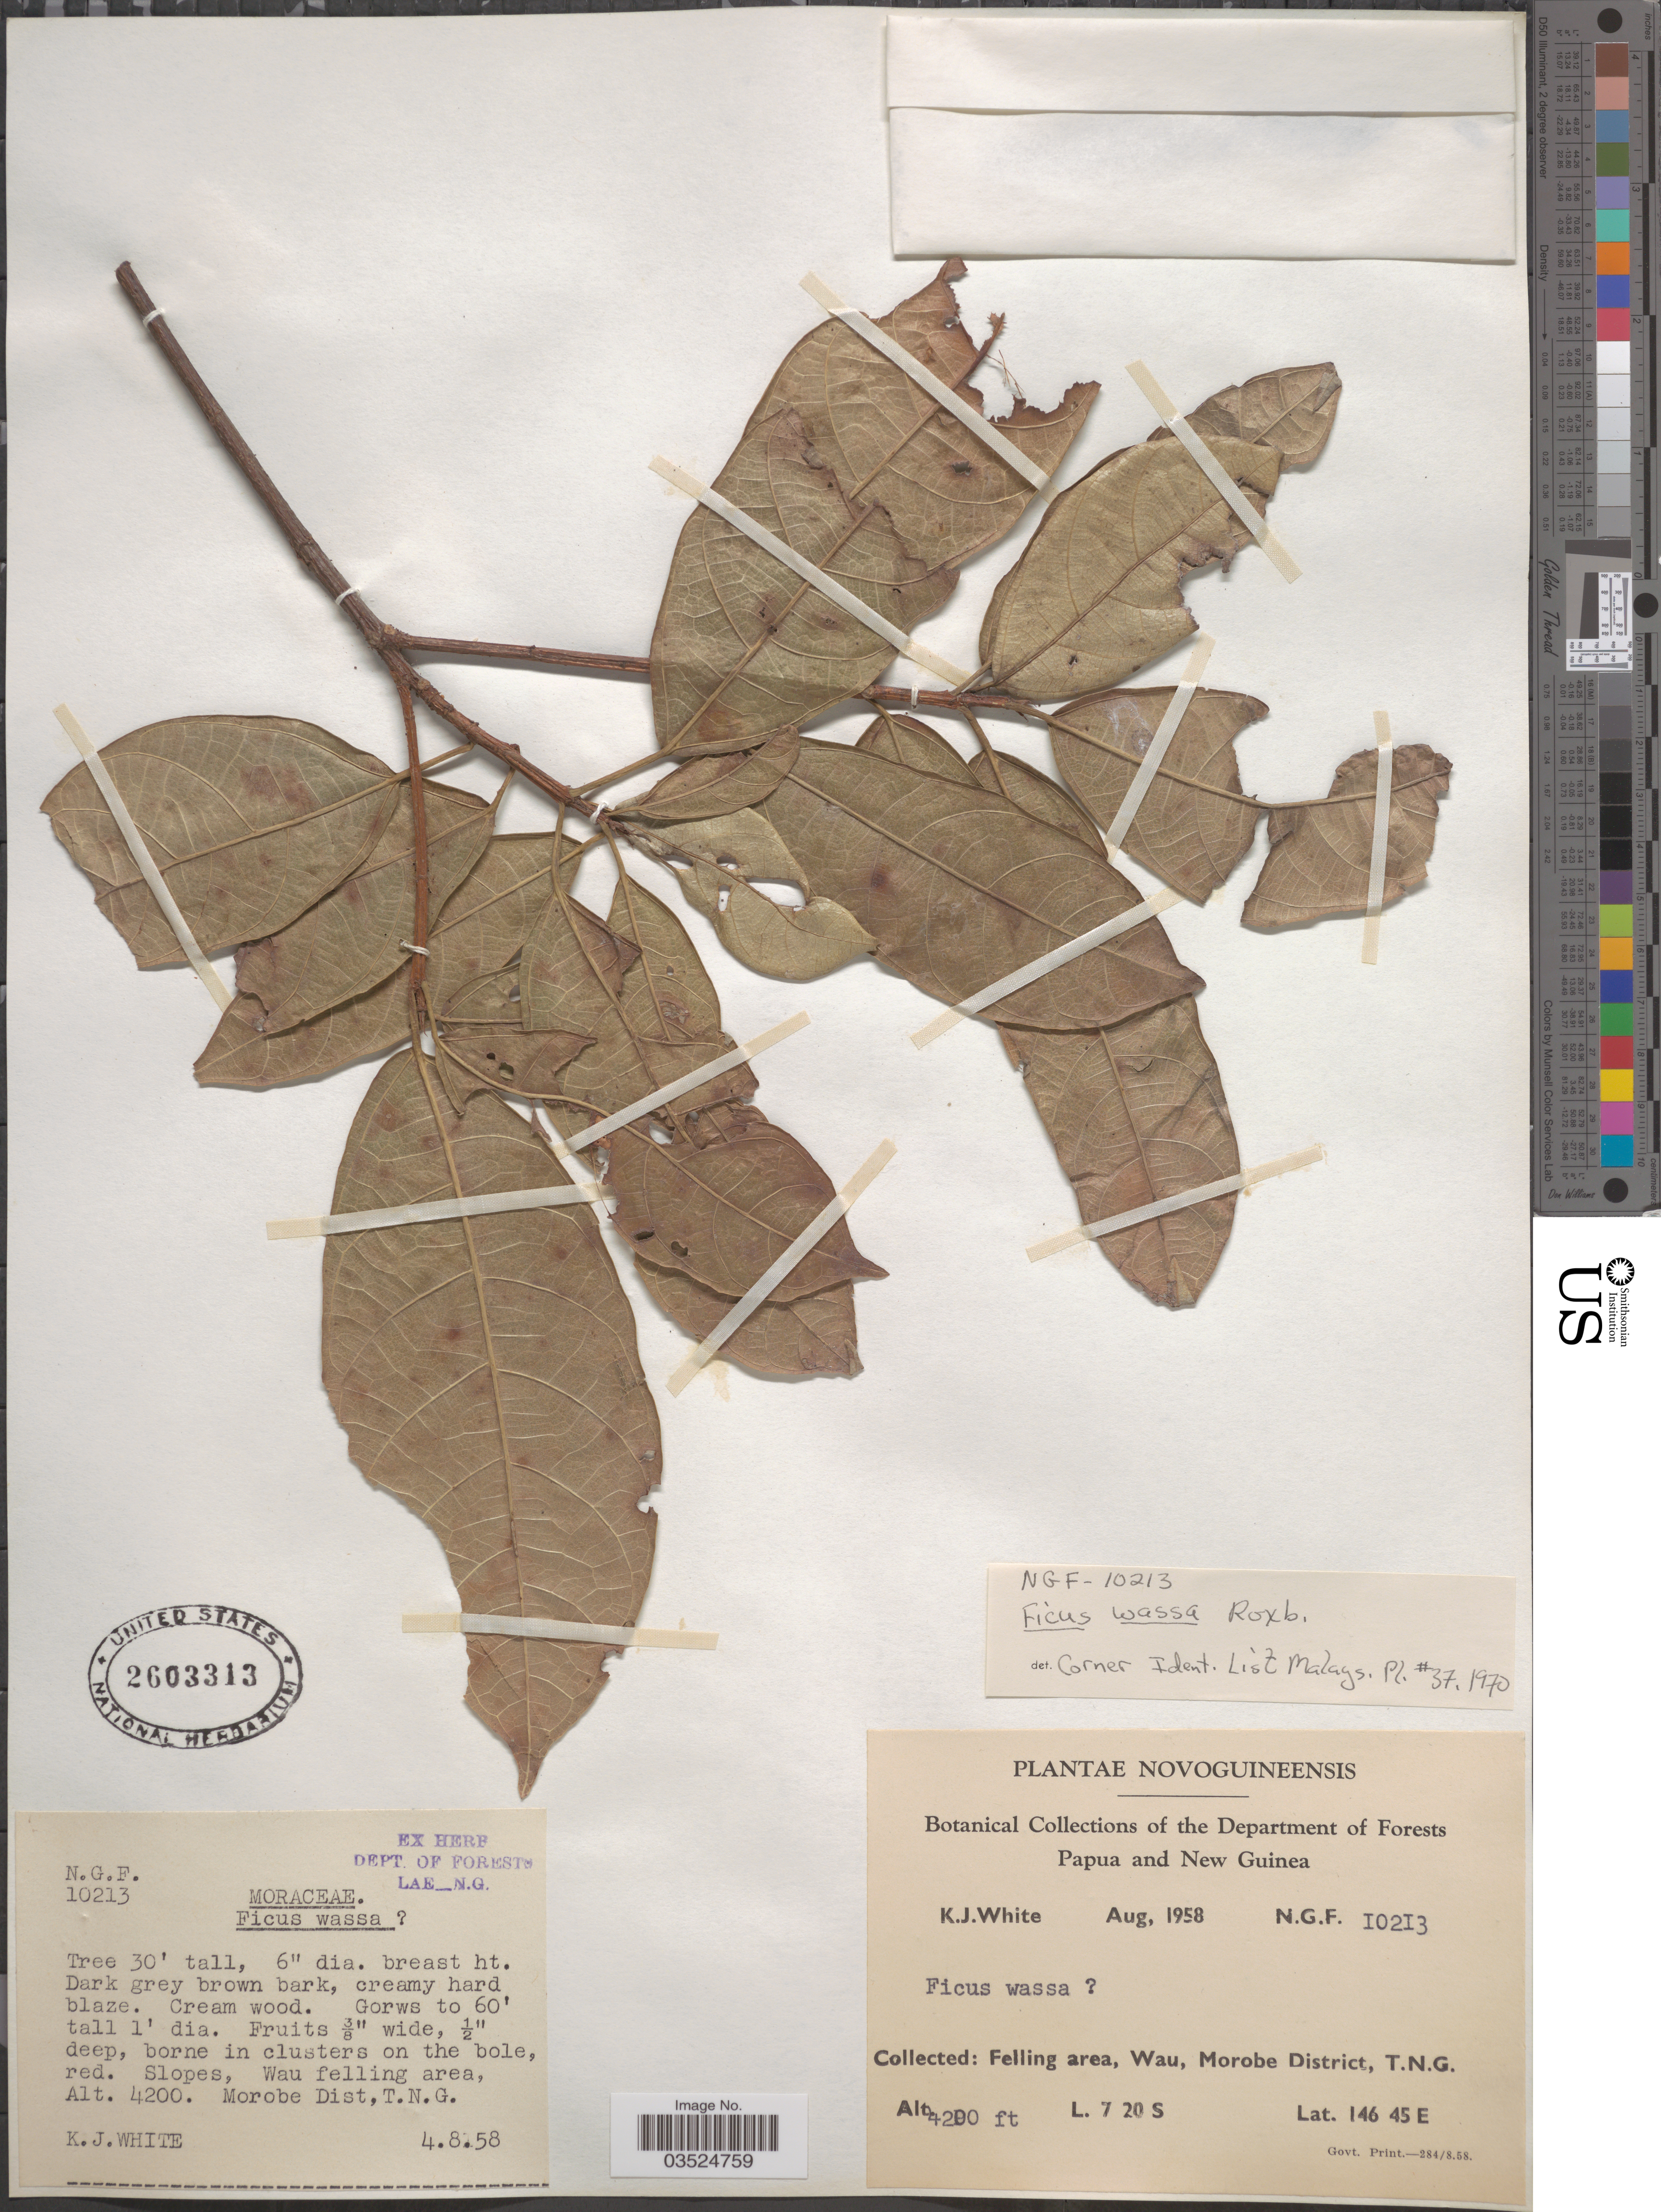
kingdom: Plantae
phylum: Tracheophyta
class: Magnoliopsida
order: Rosales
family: Moraceae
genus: Ficus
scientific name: Ficus wassa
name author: Roxb.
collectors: K. J. White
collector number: N.G.F. 10213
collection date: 1958-08-04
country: Papua New Guinea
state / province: Morobe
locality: Felling area, Wau, Morobe District, T.N.G. Slopes, Wau felling area.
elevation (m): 1280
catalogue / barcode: US 2603313